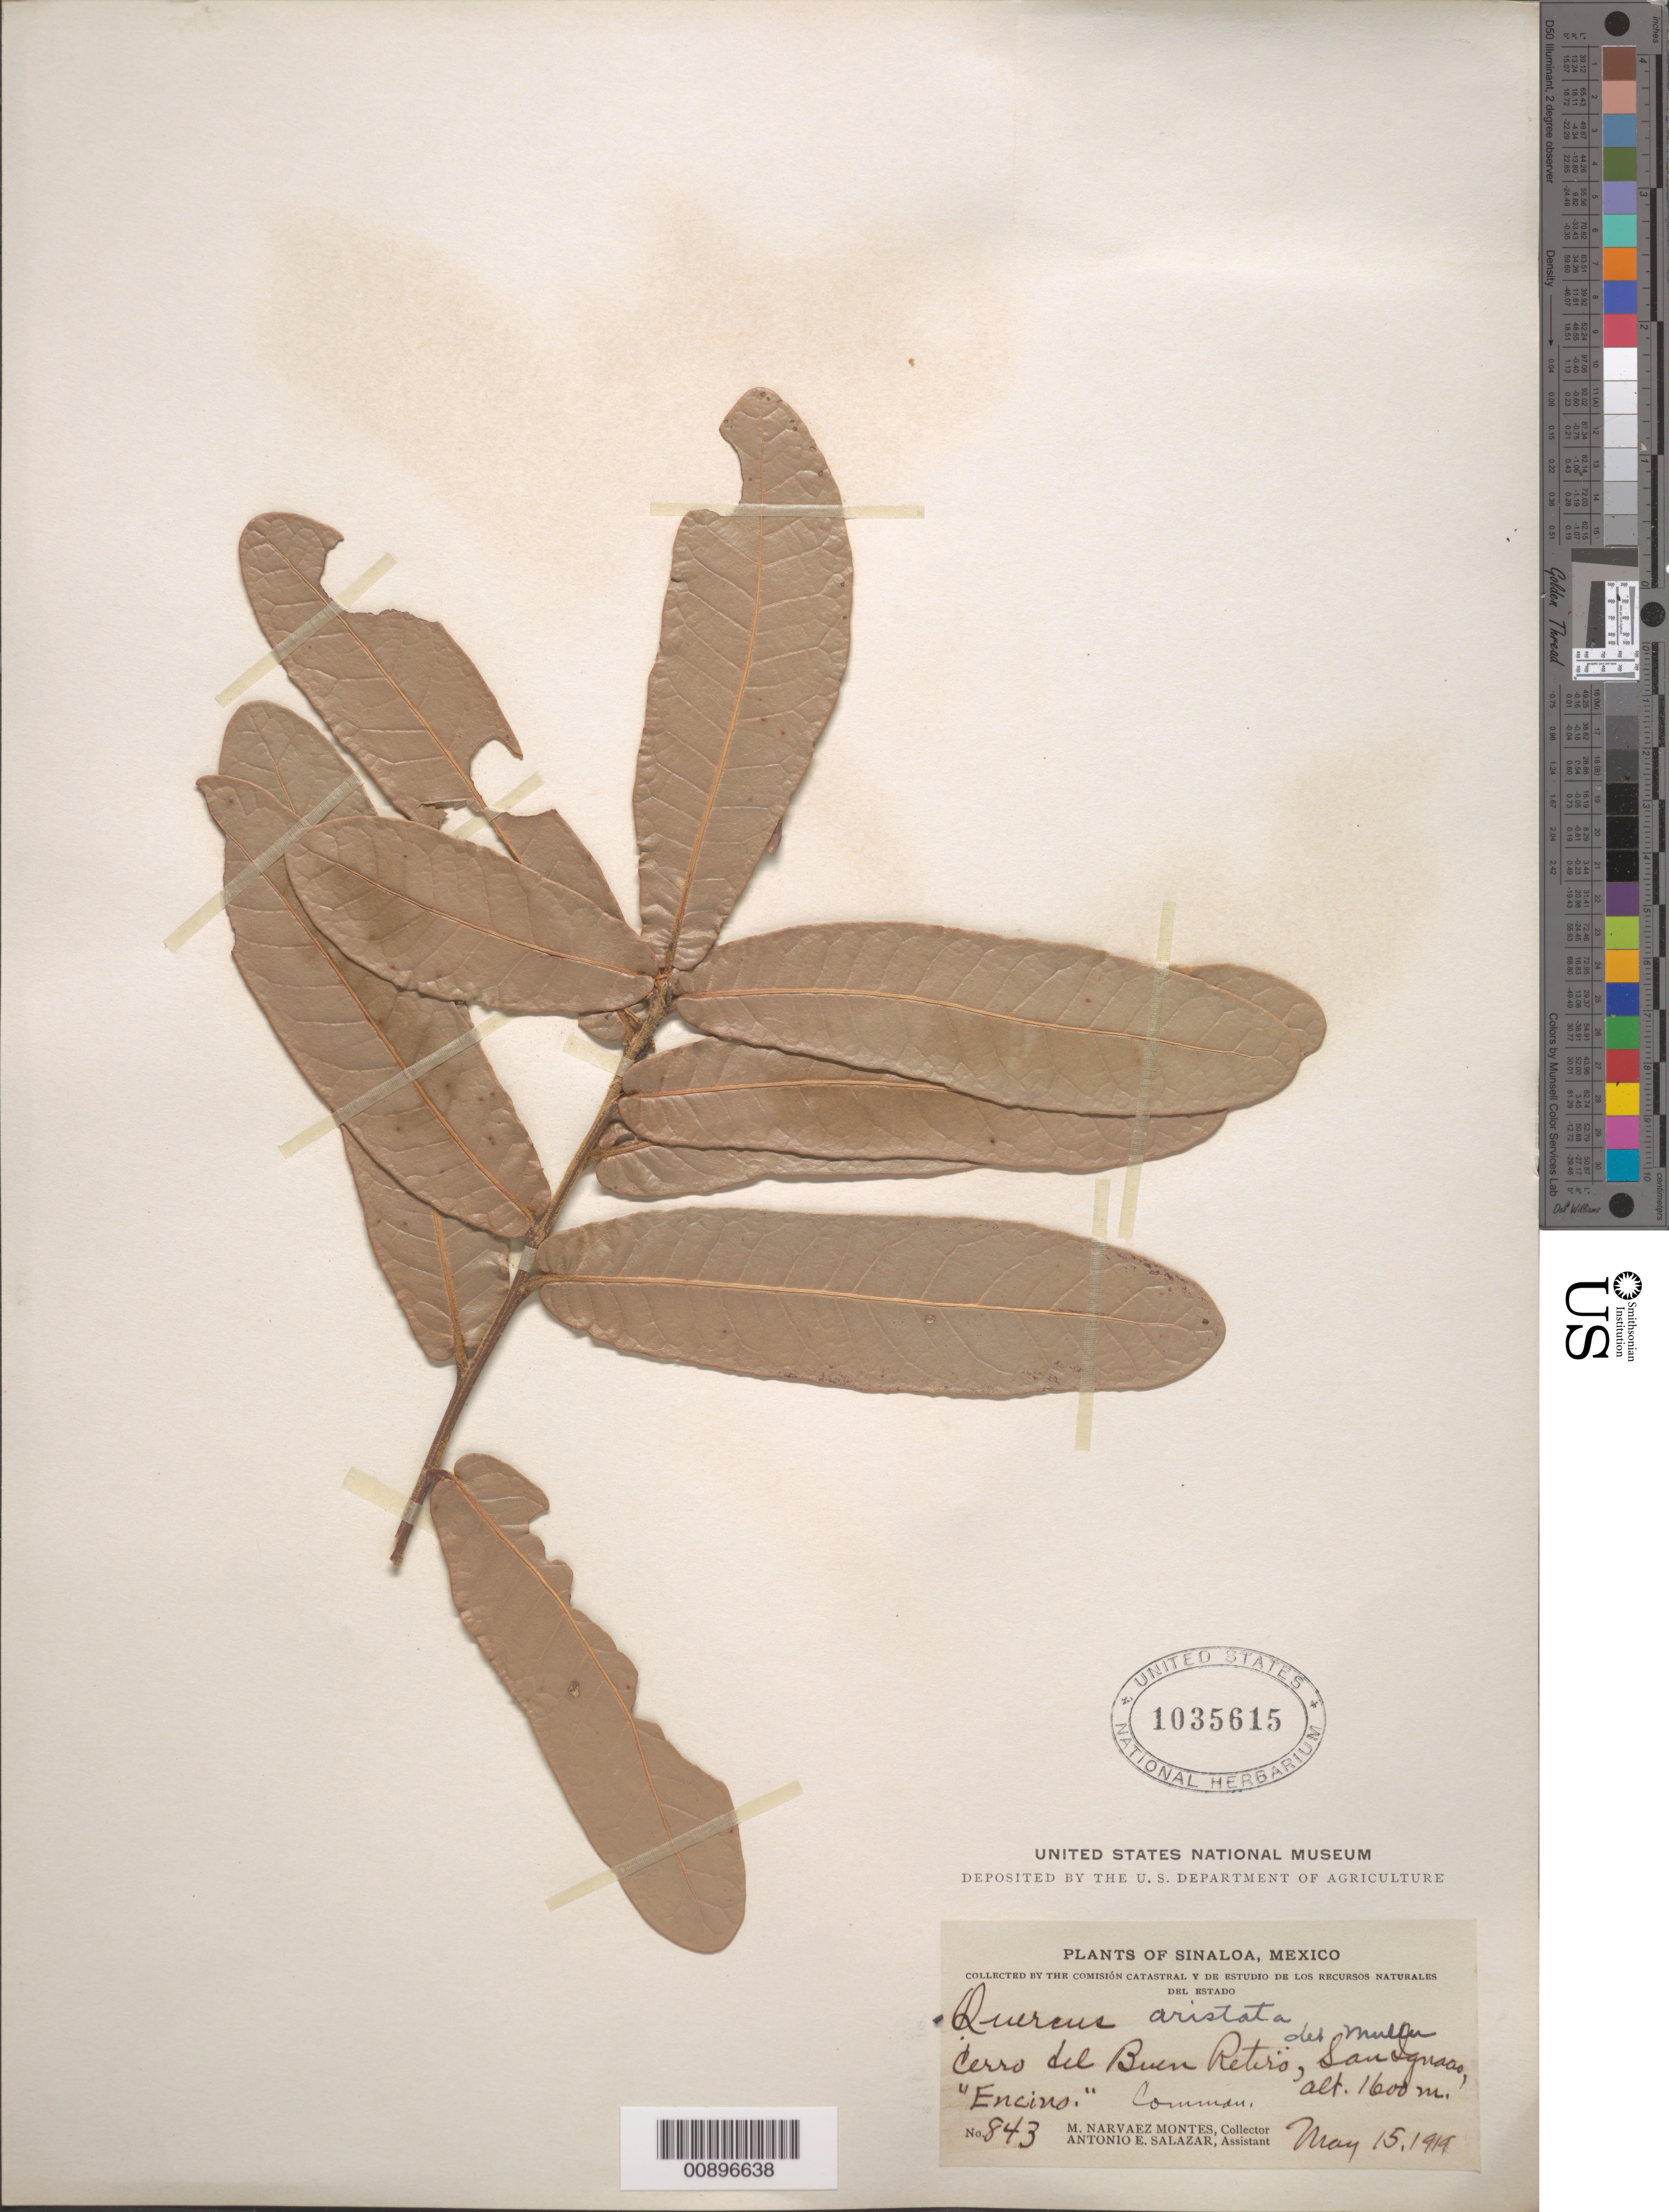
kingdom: Plantae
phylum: Tracheophyta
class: Magnoliopsida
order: Fagales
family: Fagaceae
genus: Quercus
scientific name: Quercus aristata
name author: Hook. & Arn.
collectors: M. Narvaez-Montes & A. E. Salazar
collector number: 843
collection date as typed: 15 May 1919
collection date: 1919-05-15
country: Mexico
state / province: Sinaloa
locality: Cerro del Buen Retiro, San Ignacio.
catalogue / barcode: US 1035615